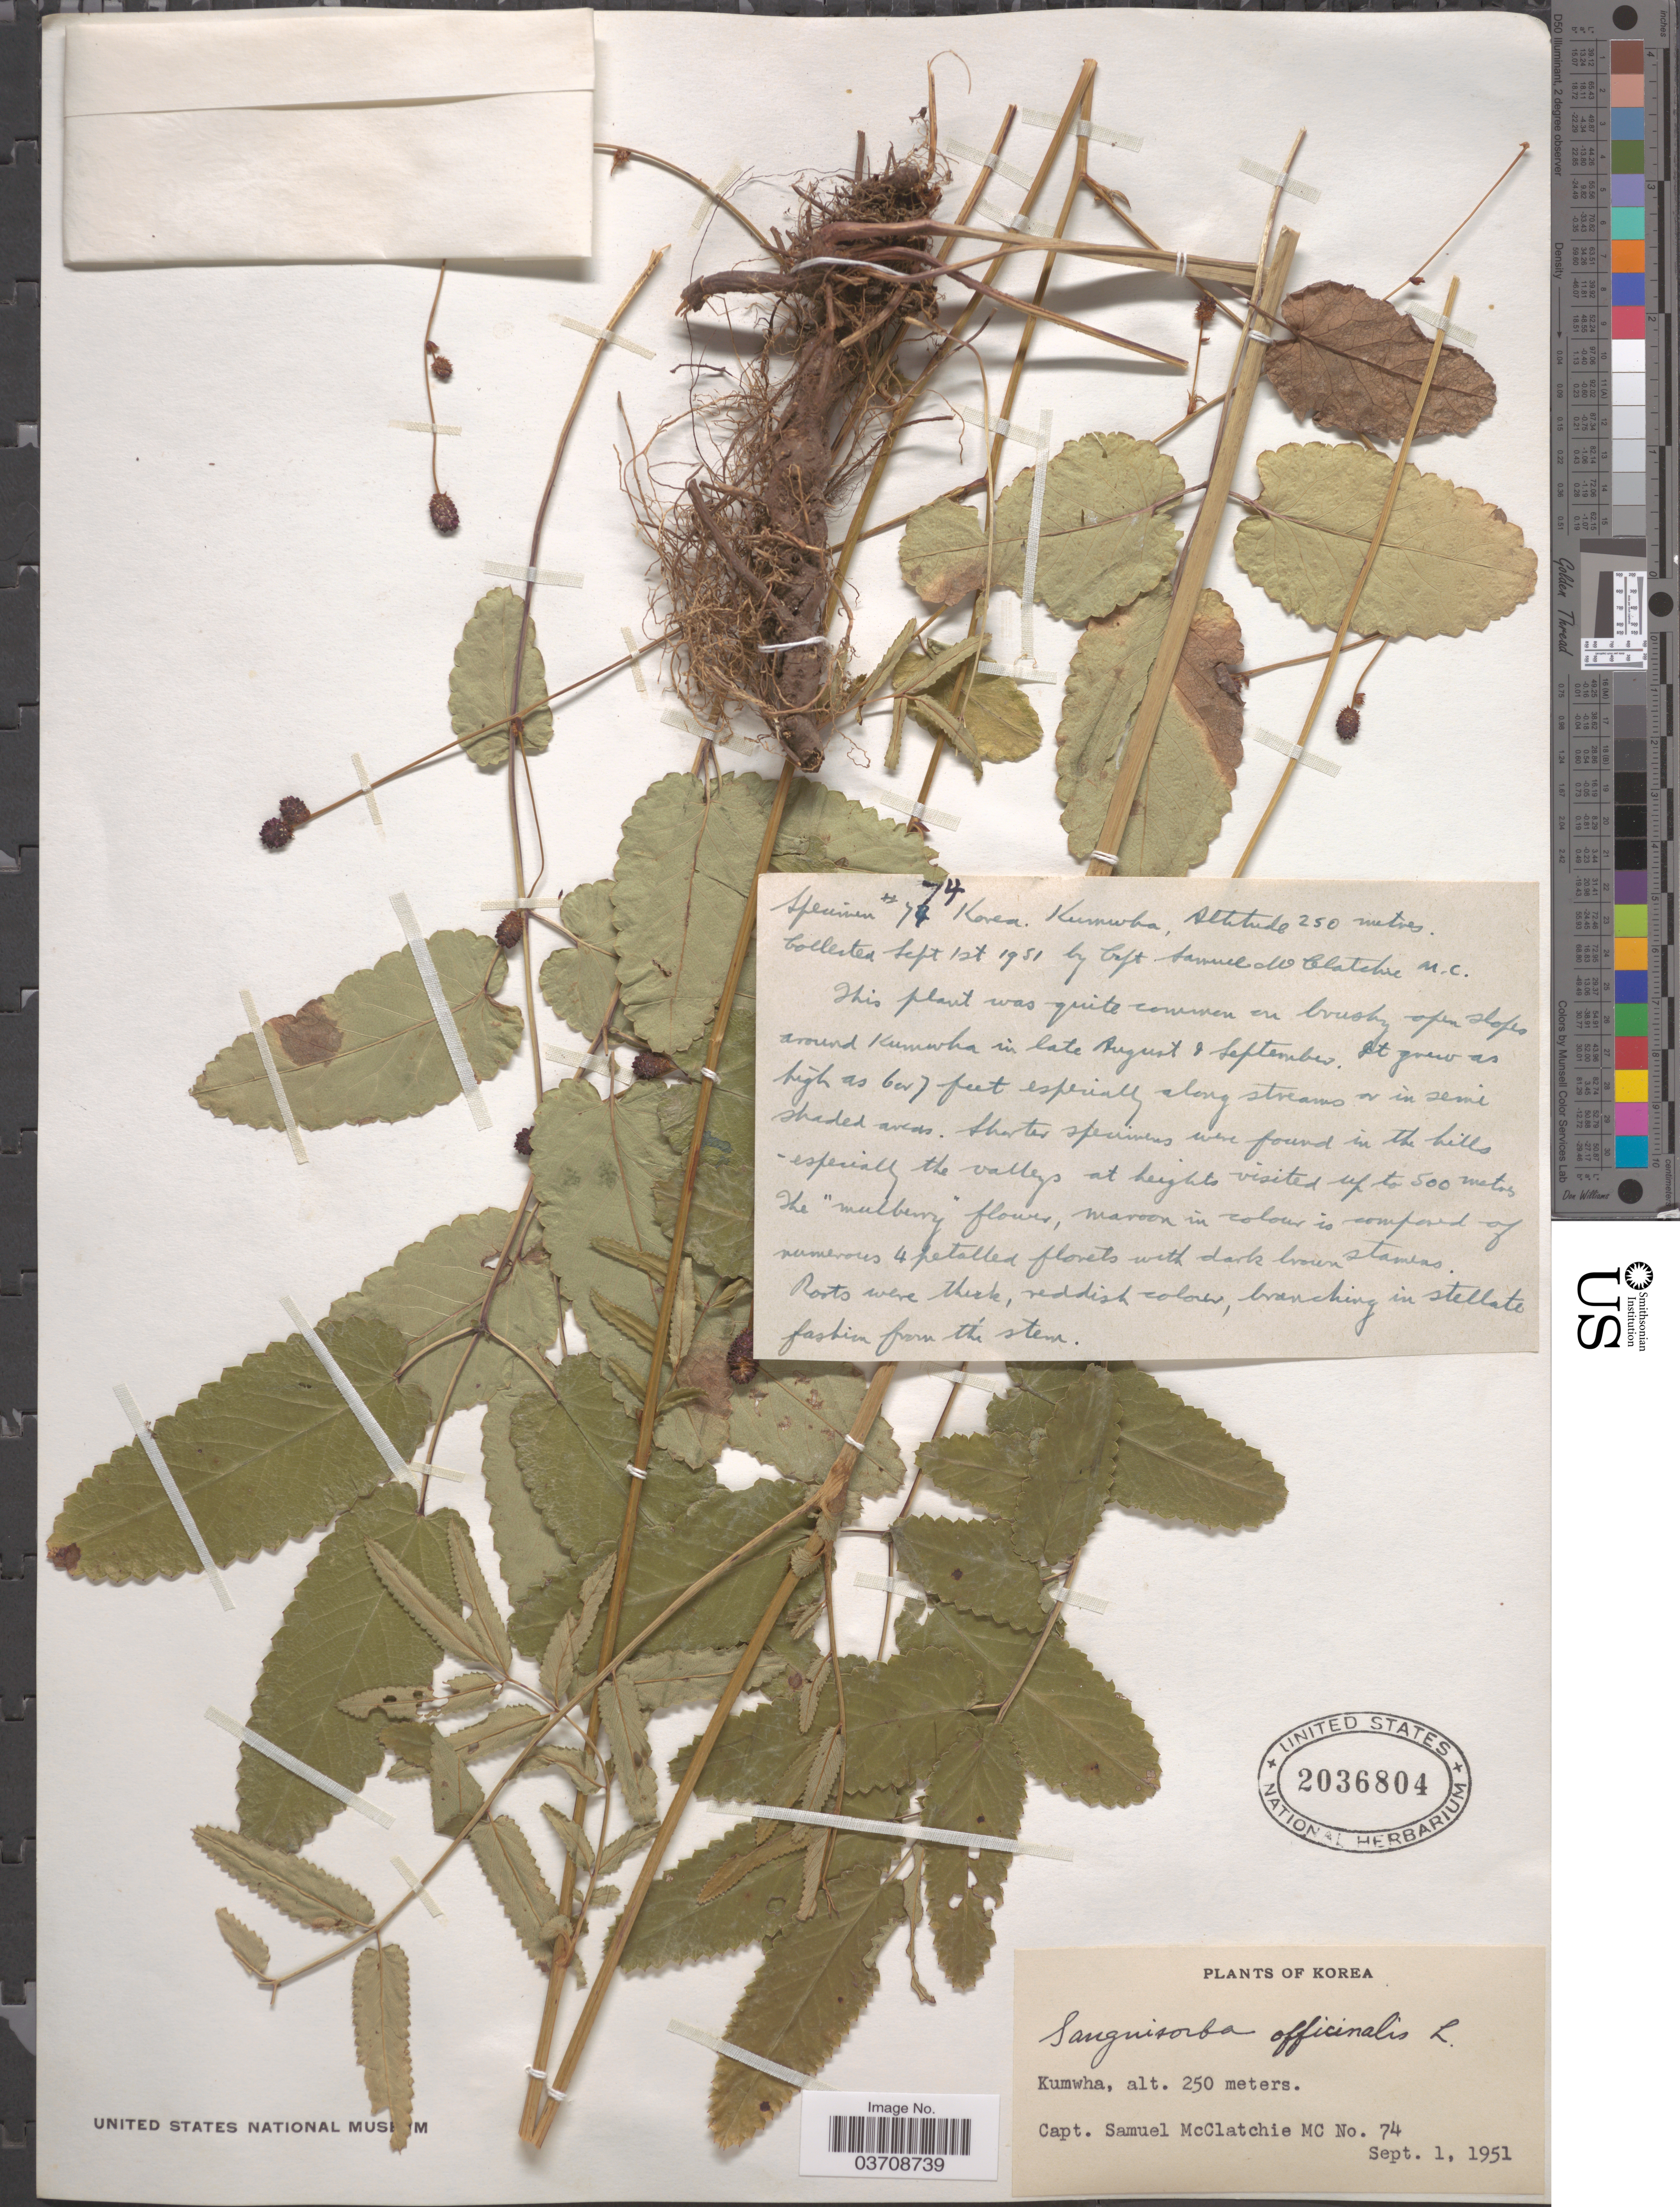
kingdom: Plantae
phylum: Tracheophyta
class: Magnoliopsida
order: Rosales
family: Rosaceae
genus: Sanguisorba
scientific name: Sanguisorba officinalis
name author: L.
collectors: S. McClatchie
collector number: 74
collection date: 1951-09-01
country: North Korea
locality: Kumwha.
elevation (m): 250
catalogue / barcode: US 2036804